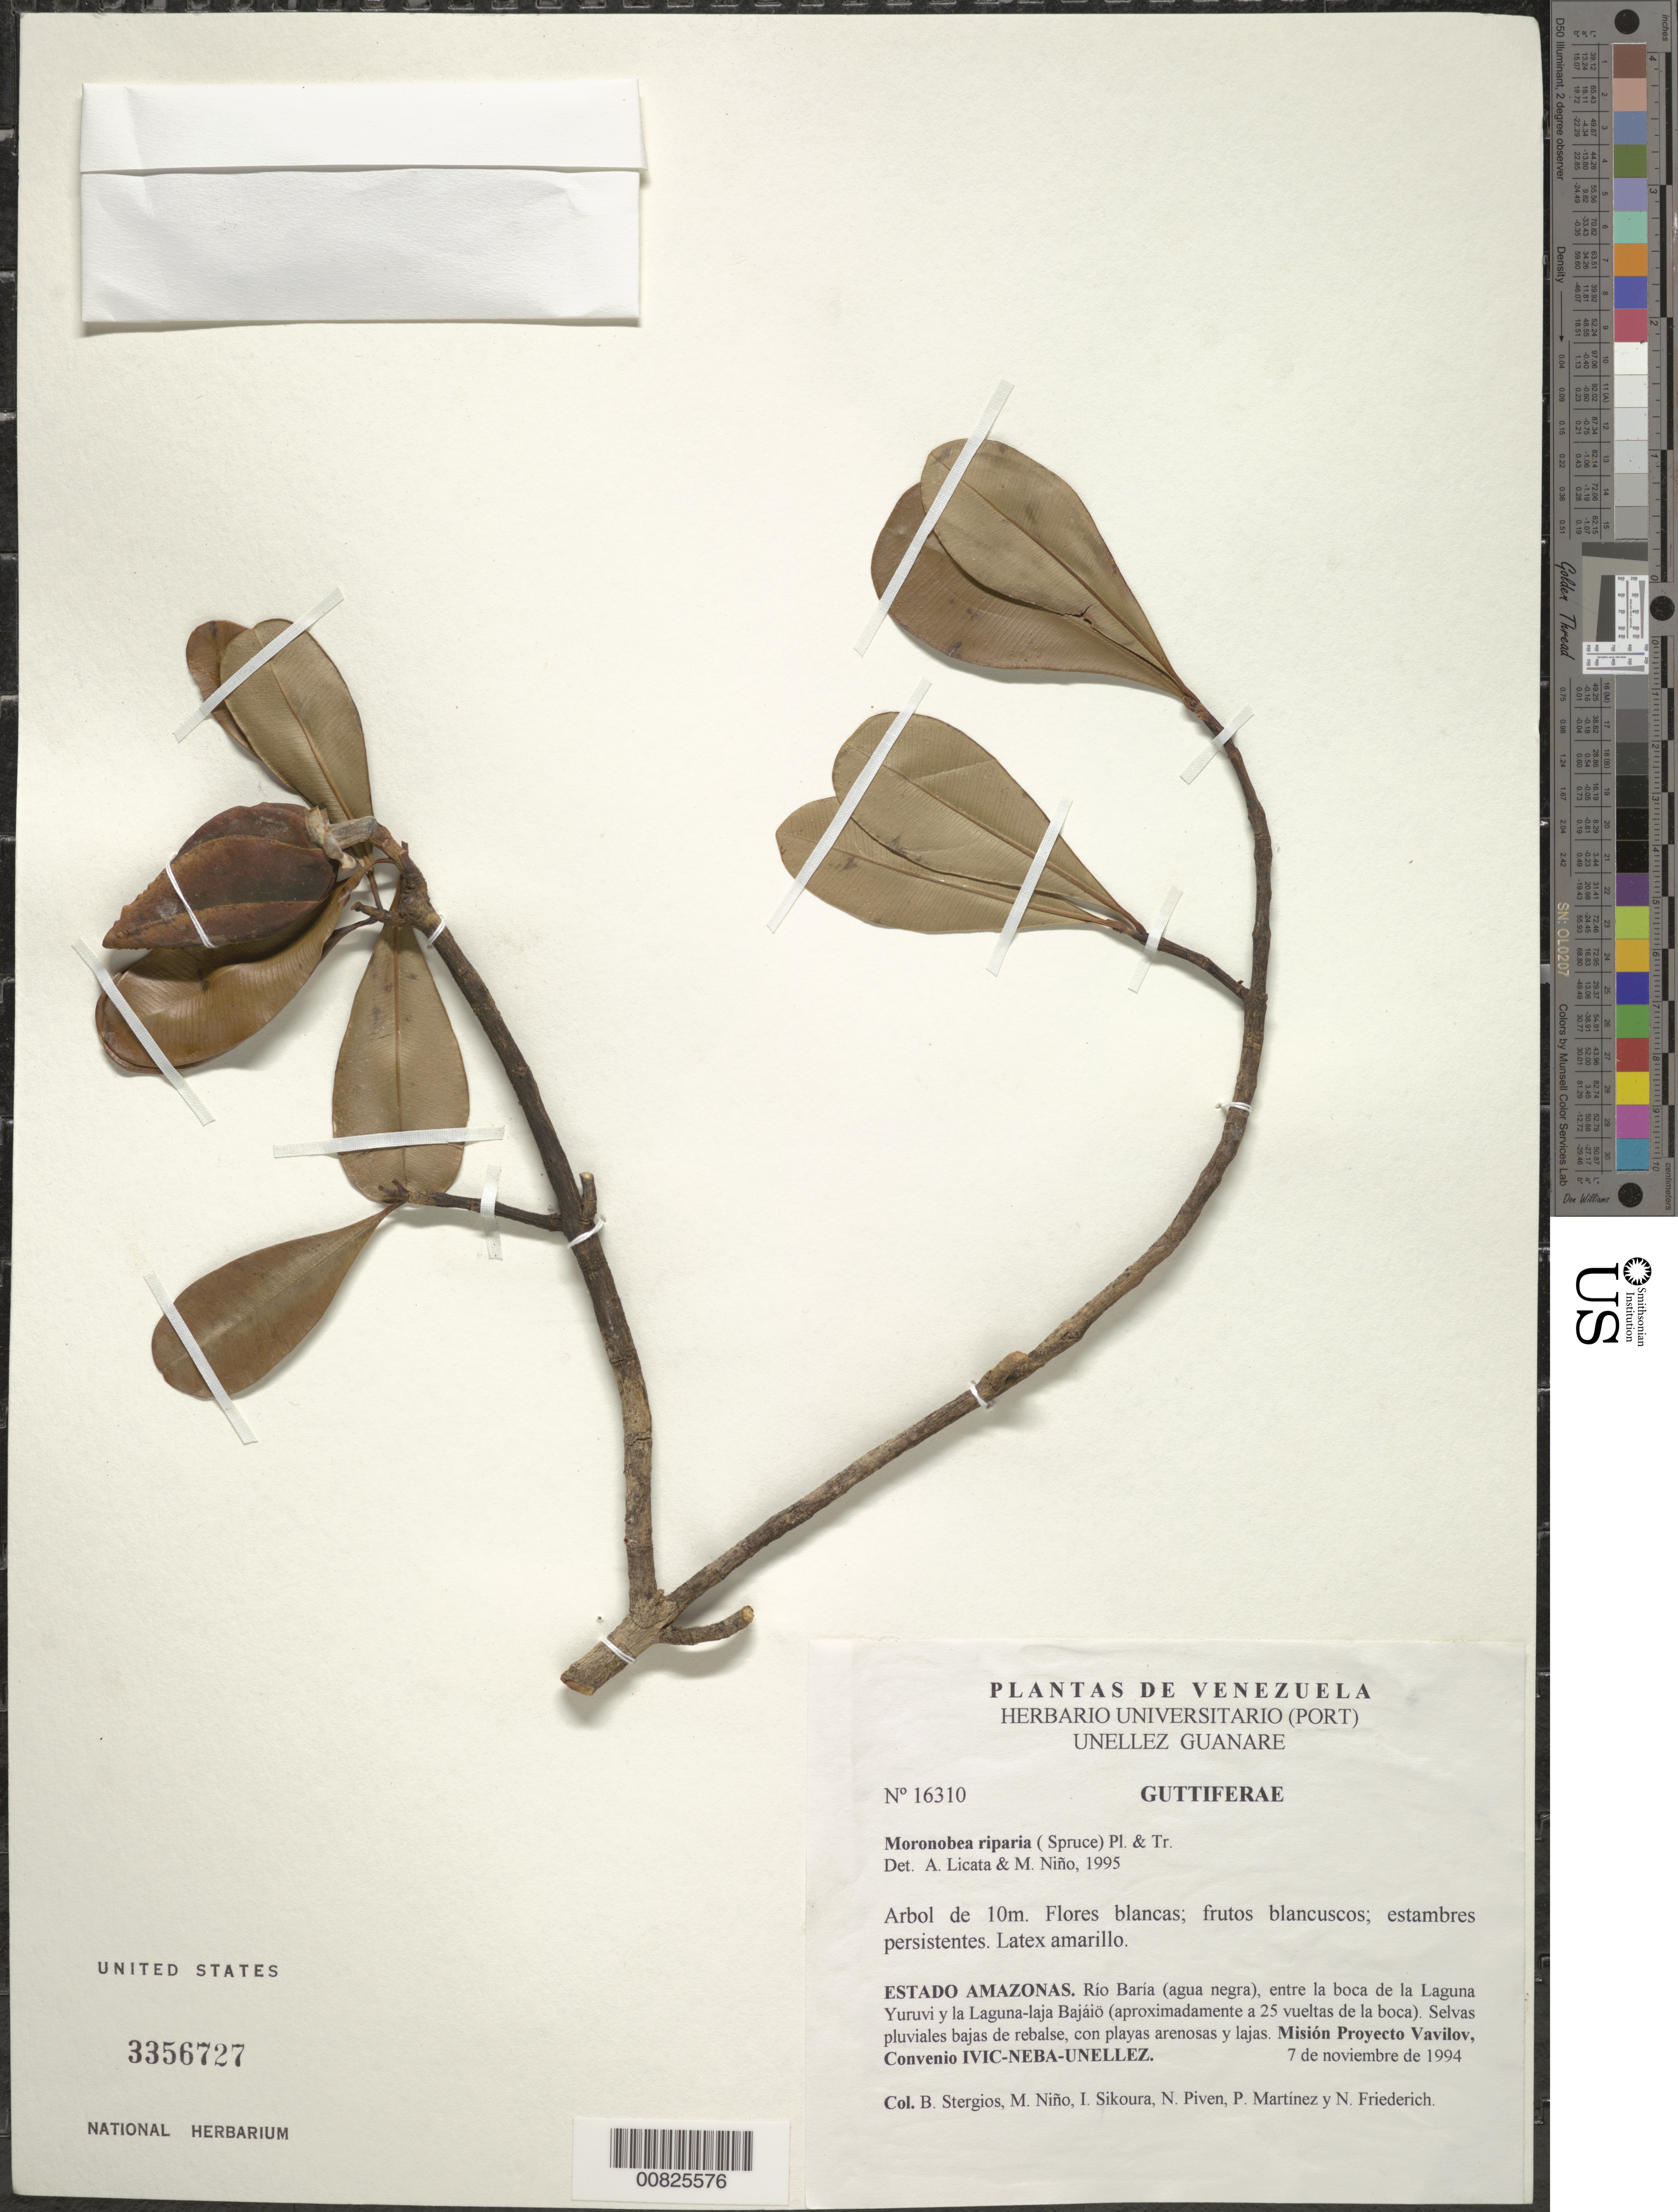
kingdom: Plantae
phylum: Tracheophyta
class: Magnoliopsida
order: Malpighiales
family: Clusiaceae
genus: Moronobea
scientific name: Moronobea riparia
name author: Planch. & Triana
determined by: Licata, A.; Niño, S. M.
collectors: B. G. Stergios, S. M. Niño, I. Sikoura, N. Piven, P. Martinez & N. Friederich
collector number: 16310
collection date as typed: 7-Nov-94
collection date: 1994-11-07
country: Venezuela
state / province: Amazonas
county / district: Río Negro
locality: Río Baría, entre la boca de la Laguna Yuruvi y la Laguna-laja Bajáiö (aprox. a 25 vueltas de la boca)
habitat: Selvas pluviales bajas de rebalse, con playas arenosas y lajas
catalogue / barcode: US 3356727